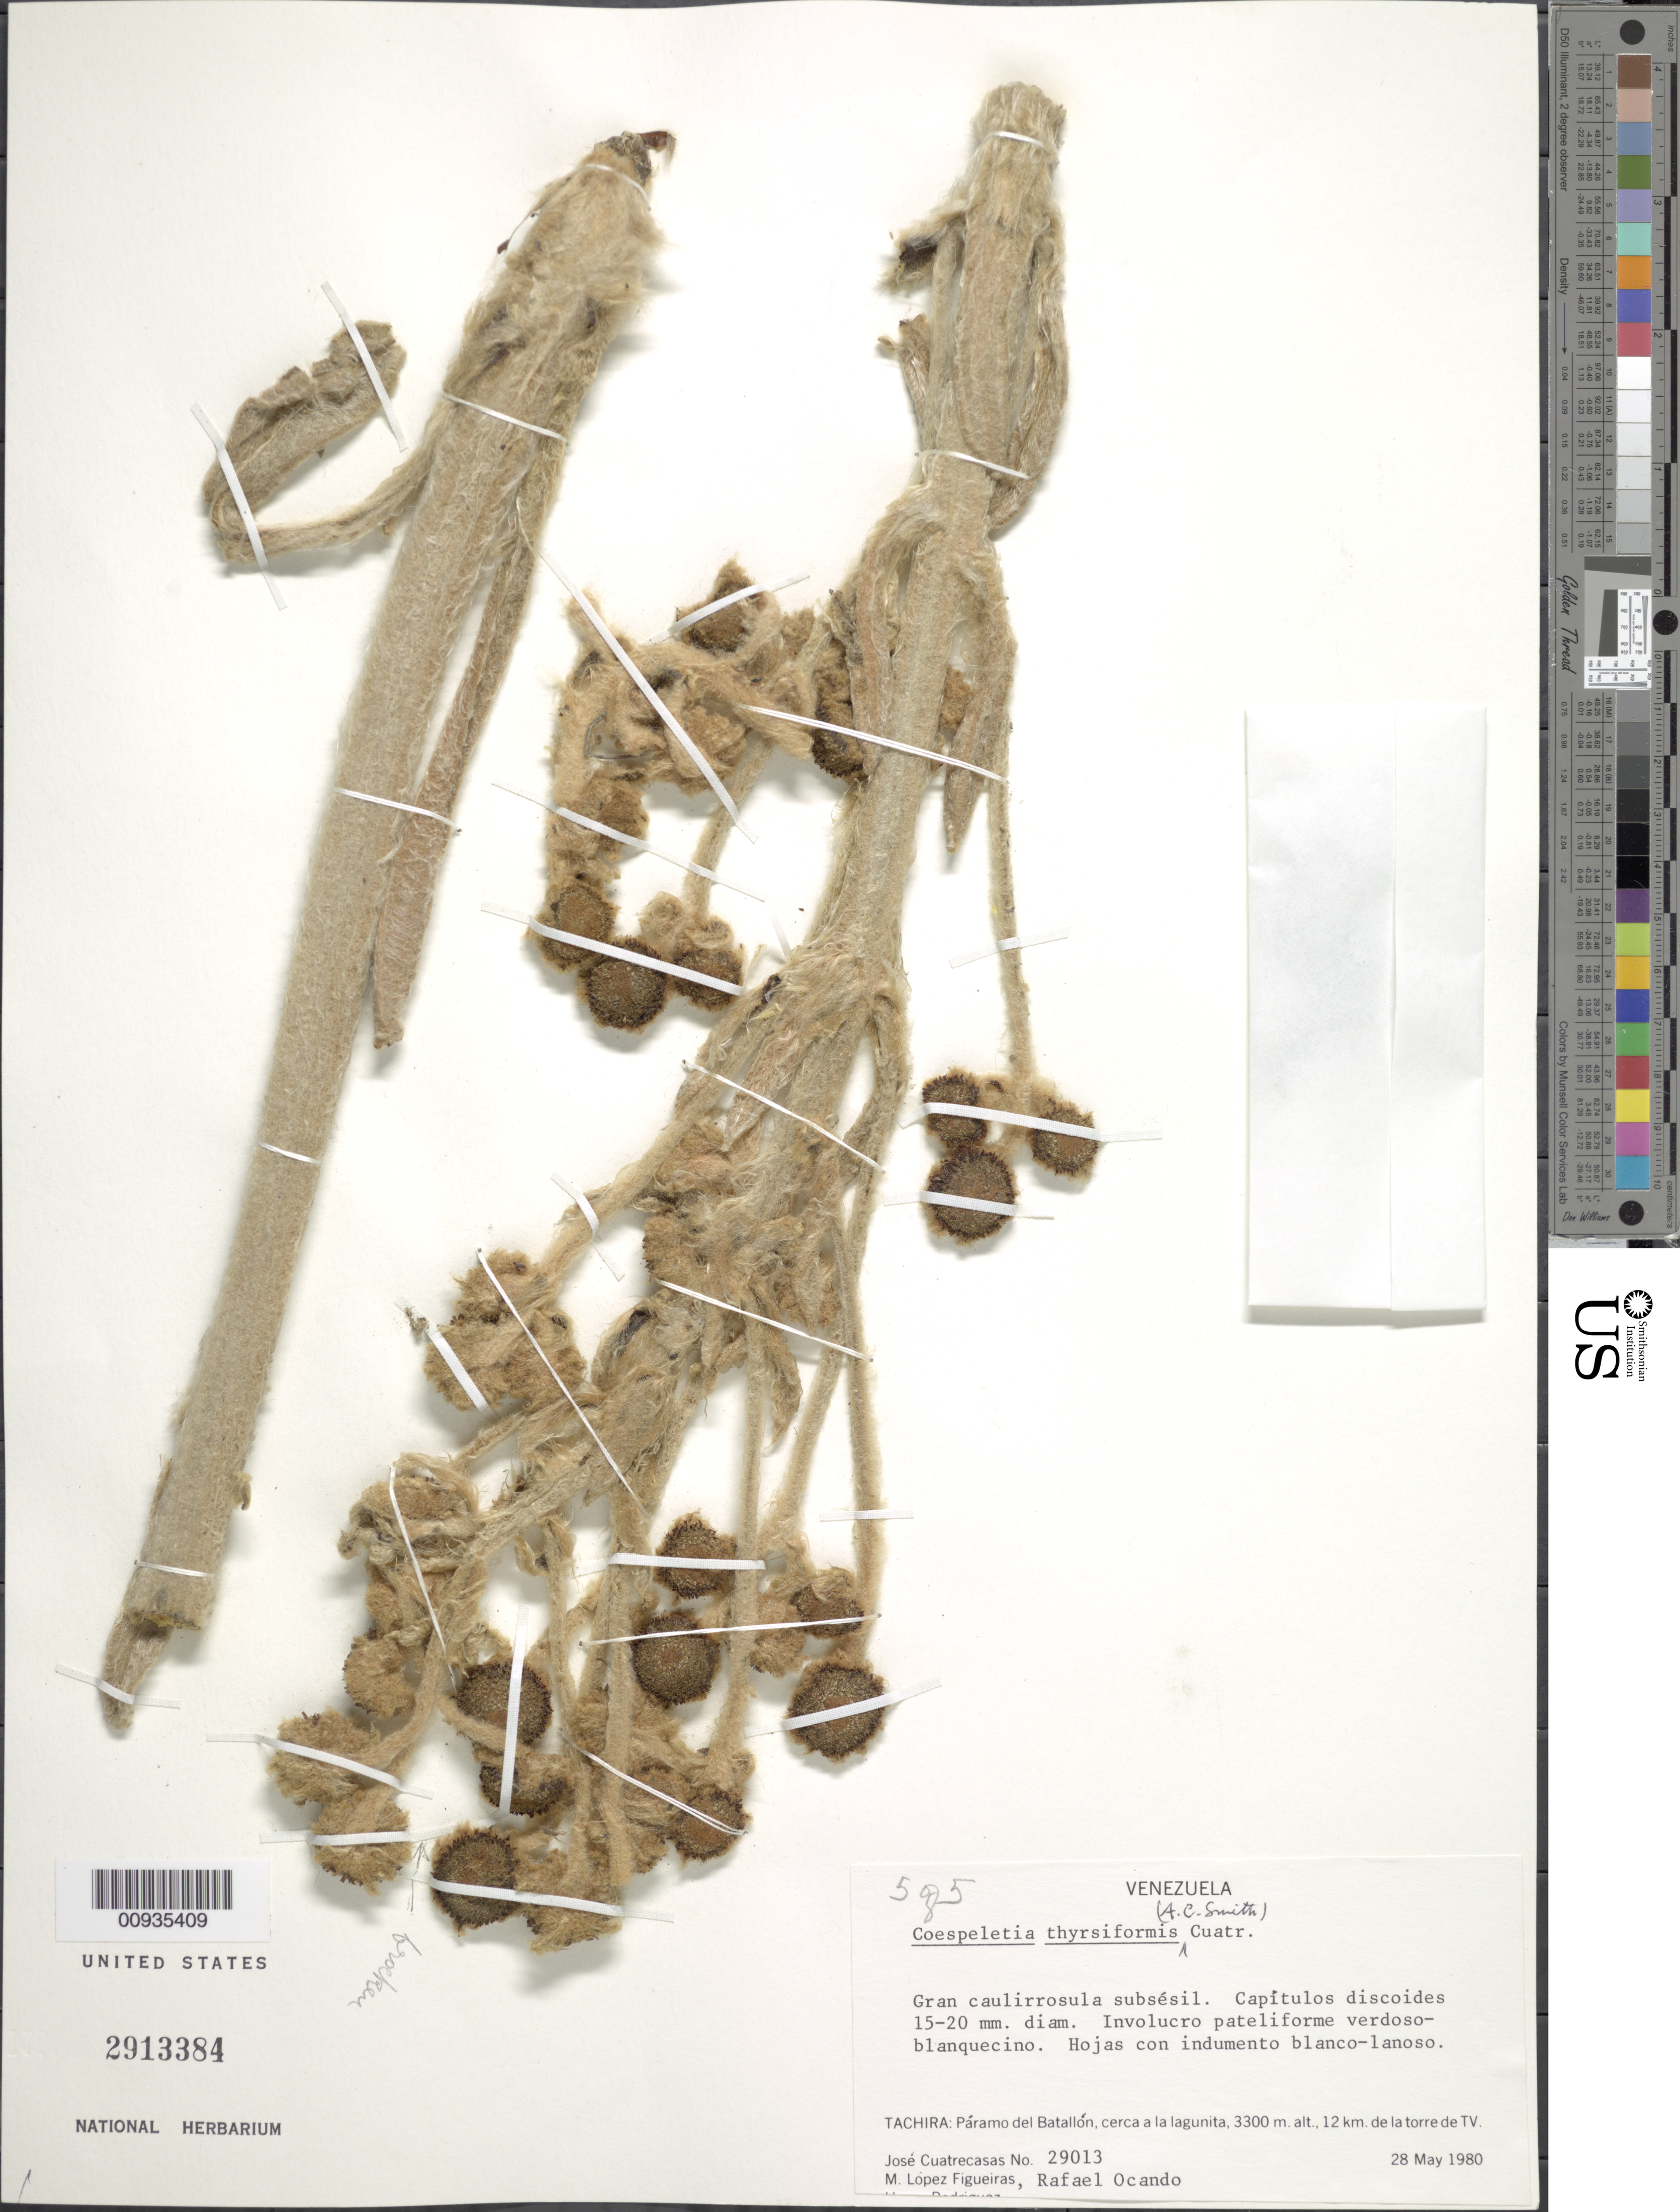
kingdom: Plantae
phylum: Tracheophyta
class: Magnoliopsida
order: Asterales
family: Asteraceae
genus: Coespeletia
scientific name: Coespeletia thyrsiformis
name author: (A.C. Sm.) Cuatrec.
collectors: J. Cuatrecasas, M. López Figueiras & R. Ocando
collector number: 29013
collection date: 1980-05-28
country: Venezuela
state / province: Tachira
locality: Paramo del Batallon, cerca a la lagunita, 12 km de la torre de TV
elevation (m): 3300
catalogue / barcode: US 2913384